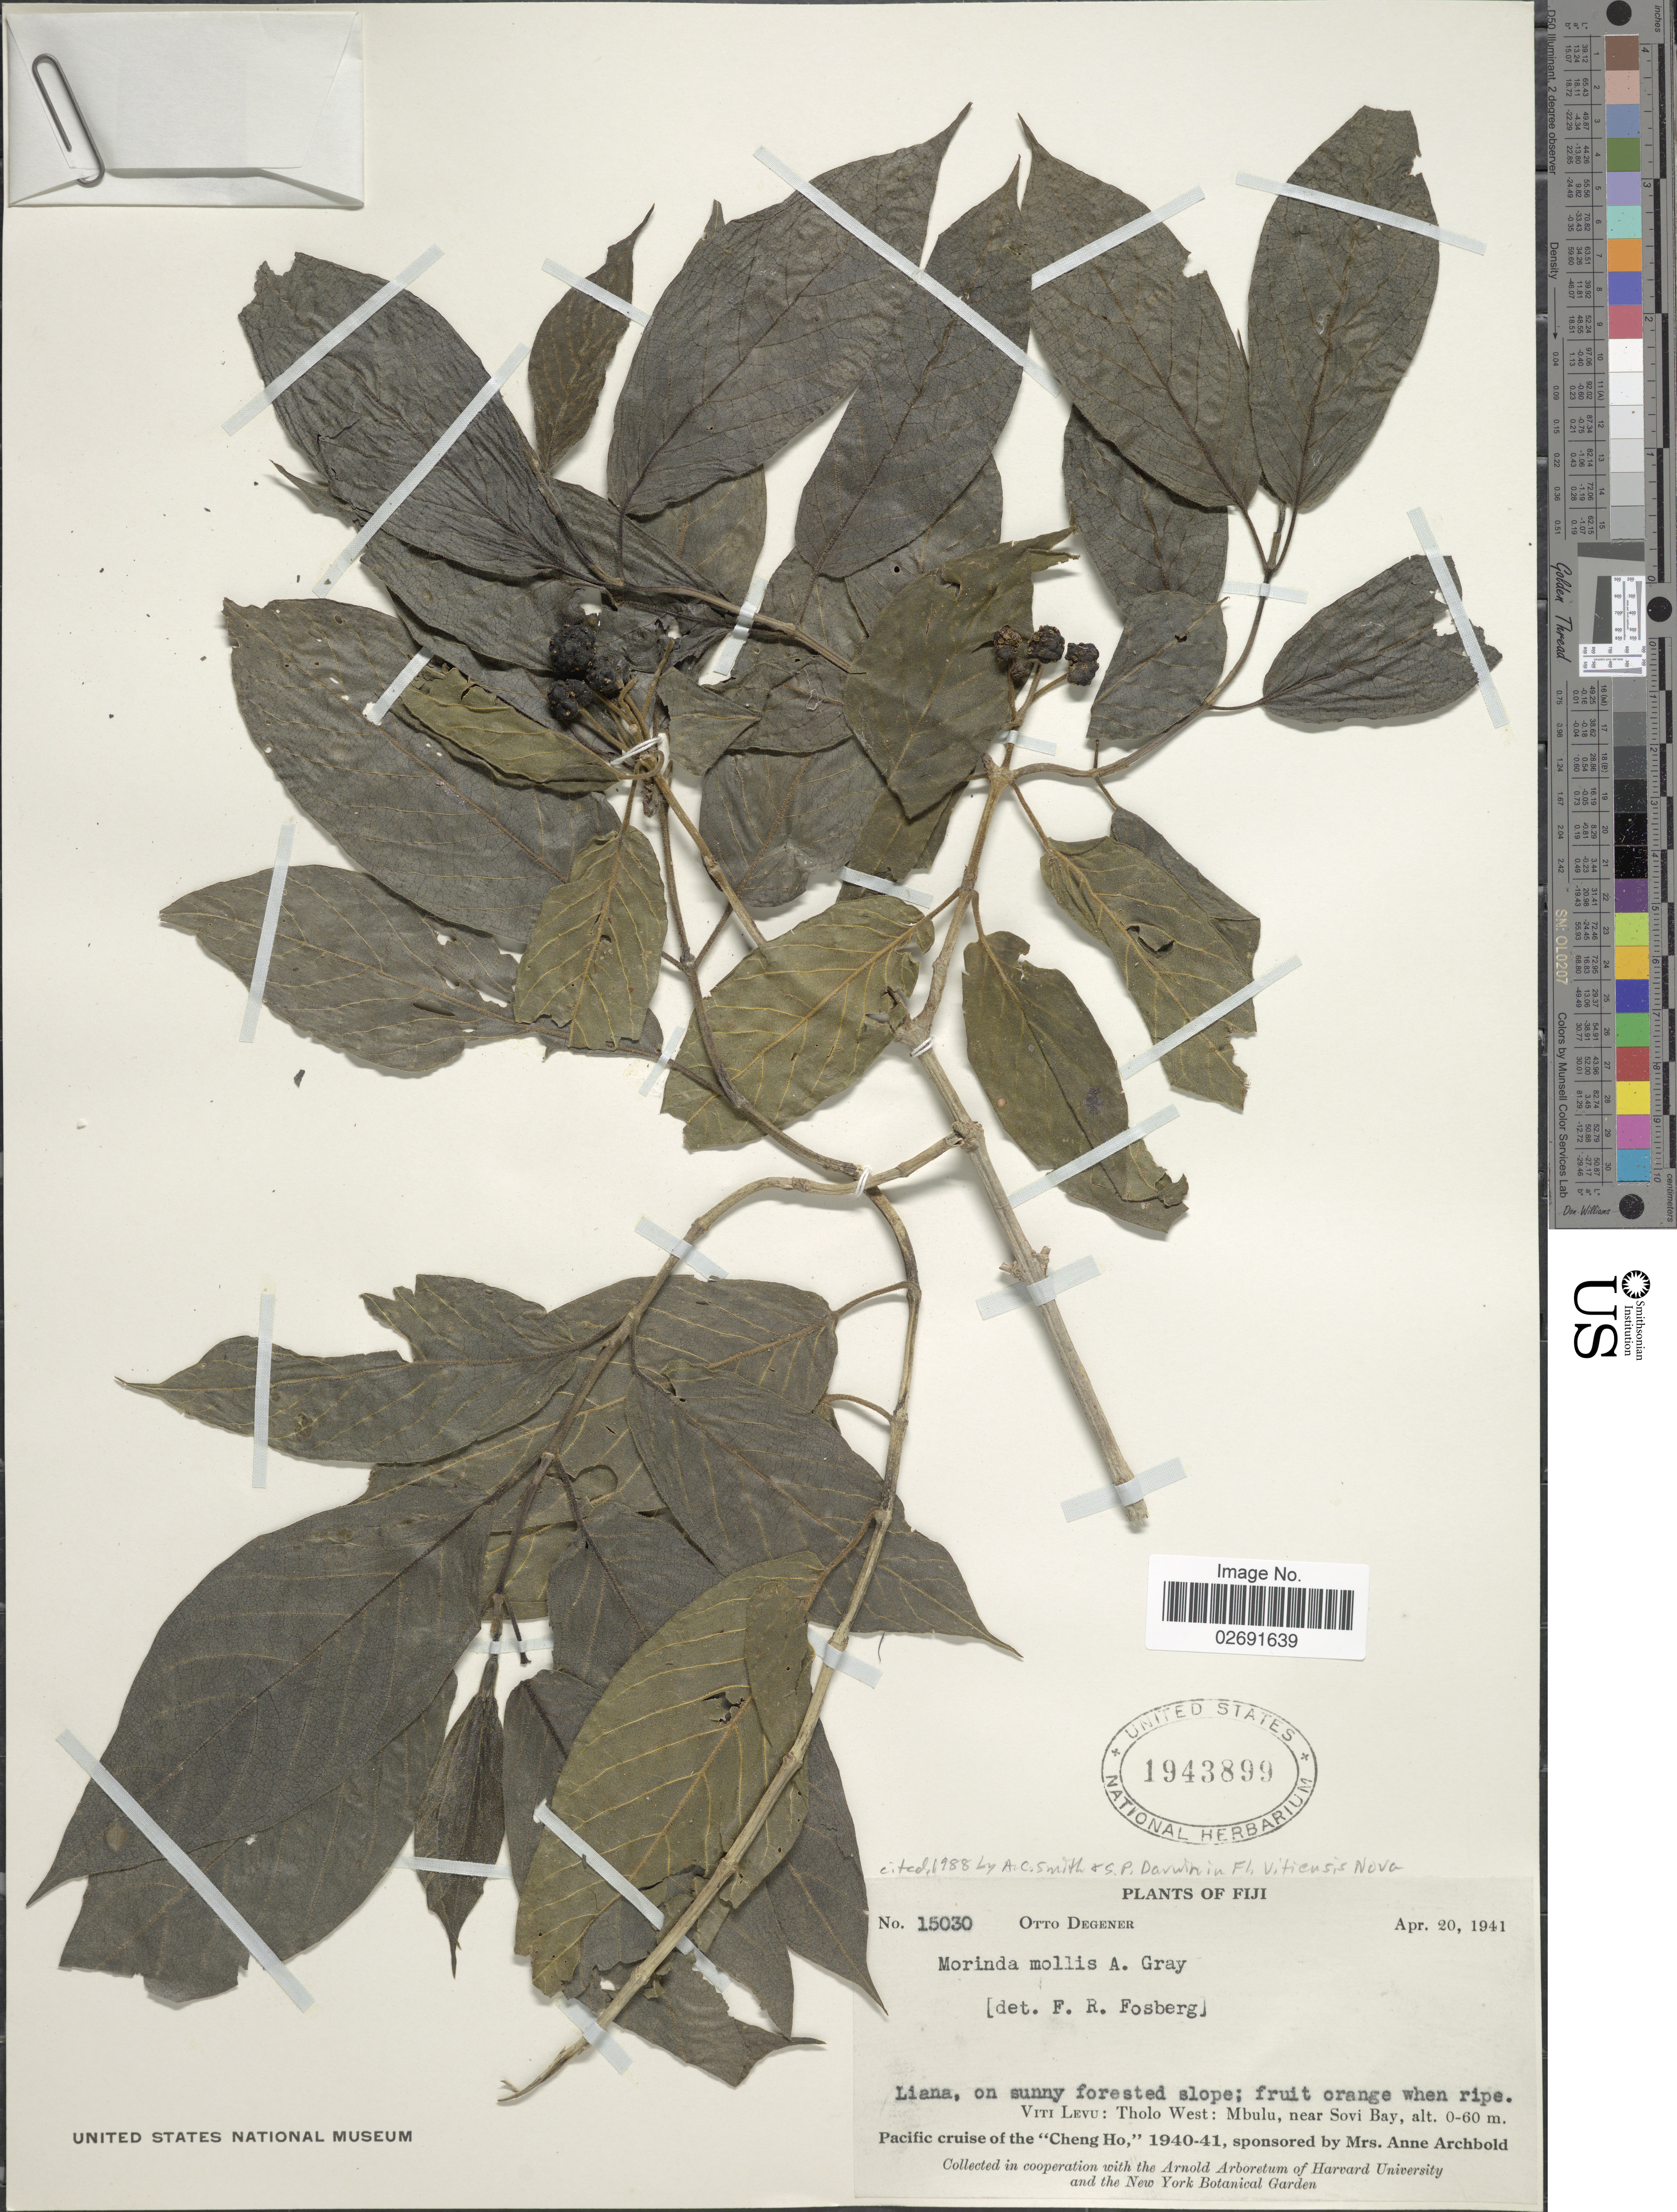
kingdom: Plantae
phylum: Tracheophyta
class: Magnoliopsida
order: Gentianales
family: Rubiaceae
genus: Gynochthodes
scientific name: Gynochthodes mollis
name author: (Razafim. & B. Bremer) A. Gray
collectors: O. Degener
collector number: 15030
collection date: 1941-04-20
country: Fiji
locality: On sunny forested slope. Viti Levu: Tholo West: Mbulu, near Sovi Bay.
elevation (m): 0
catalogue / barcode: US 1943899